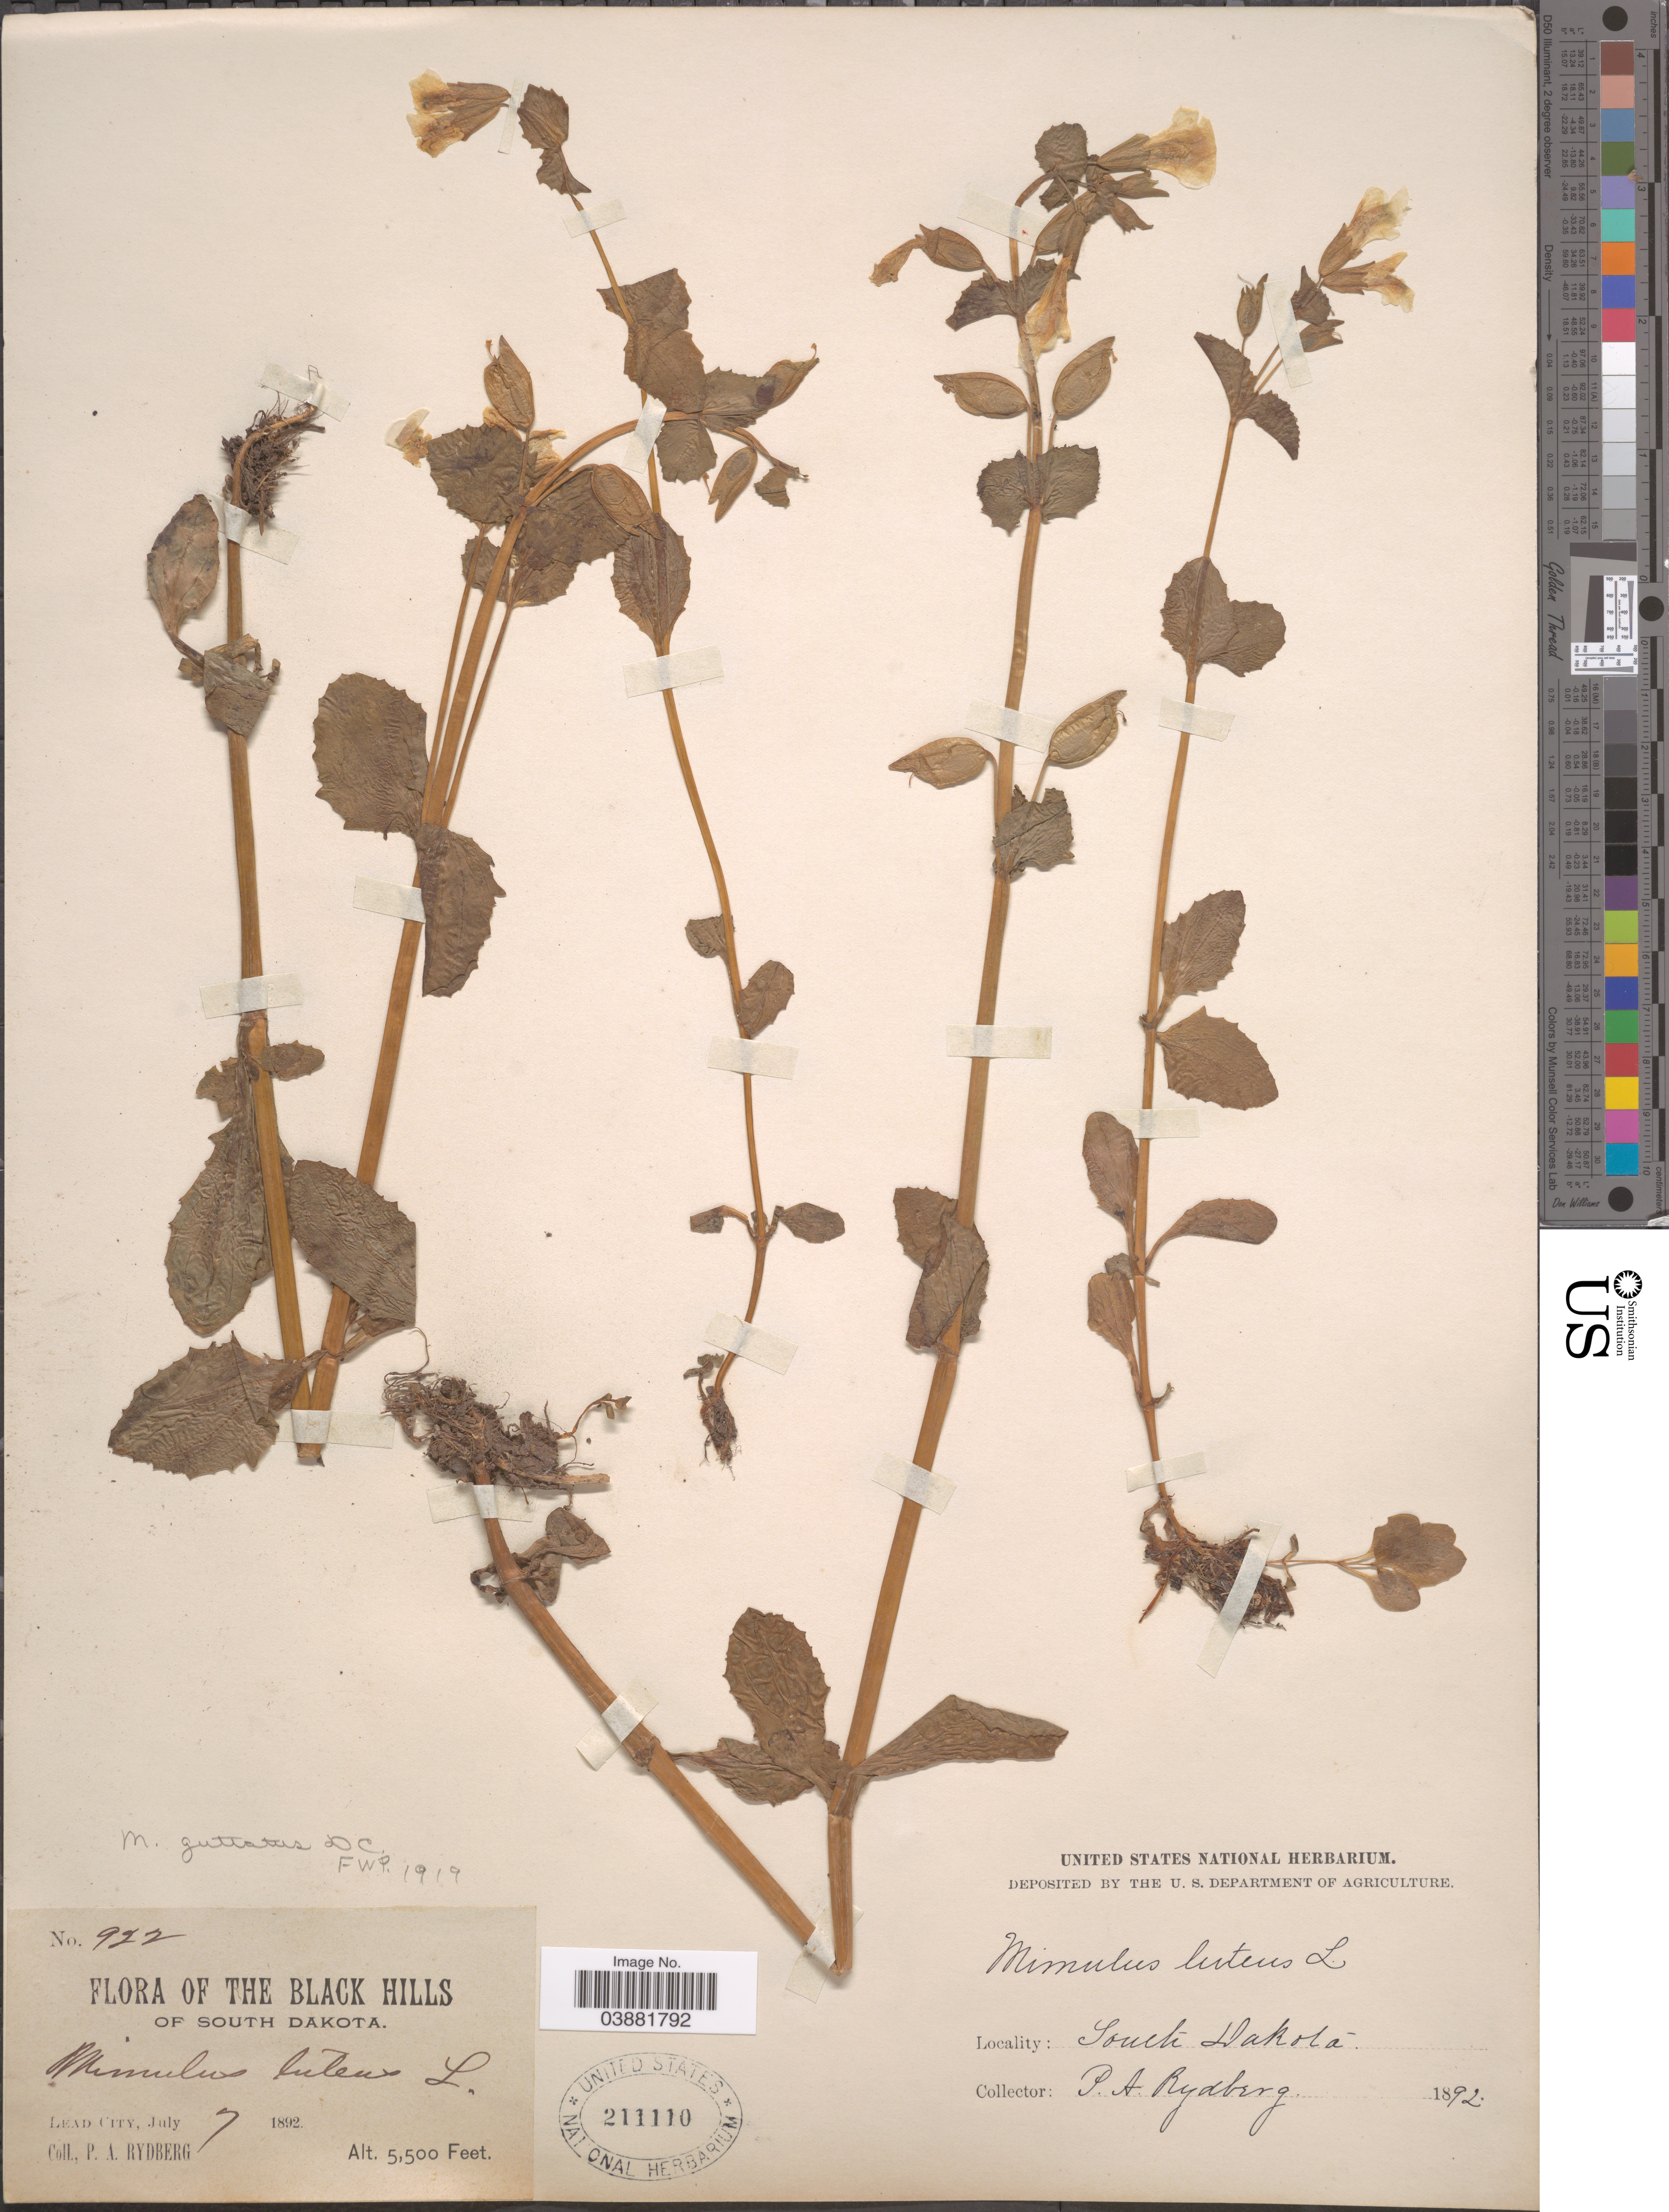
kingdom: Plantae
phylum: Tracheophyta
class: Magnoliopsida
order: Lamiales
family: Phrymaceae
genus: Mimulus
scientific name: Mimulus guttatus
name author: DC.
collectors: P. A. Rydberg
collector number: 922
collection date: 1892-07-07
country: United States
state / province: South Dakota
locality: The Black Hills of South Dakota. Lead City.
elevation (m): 1676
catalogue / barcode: US 211110